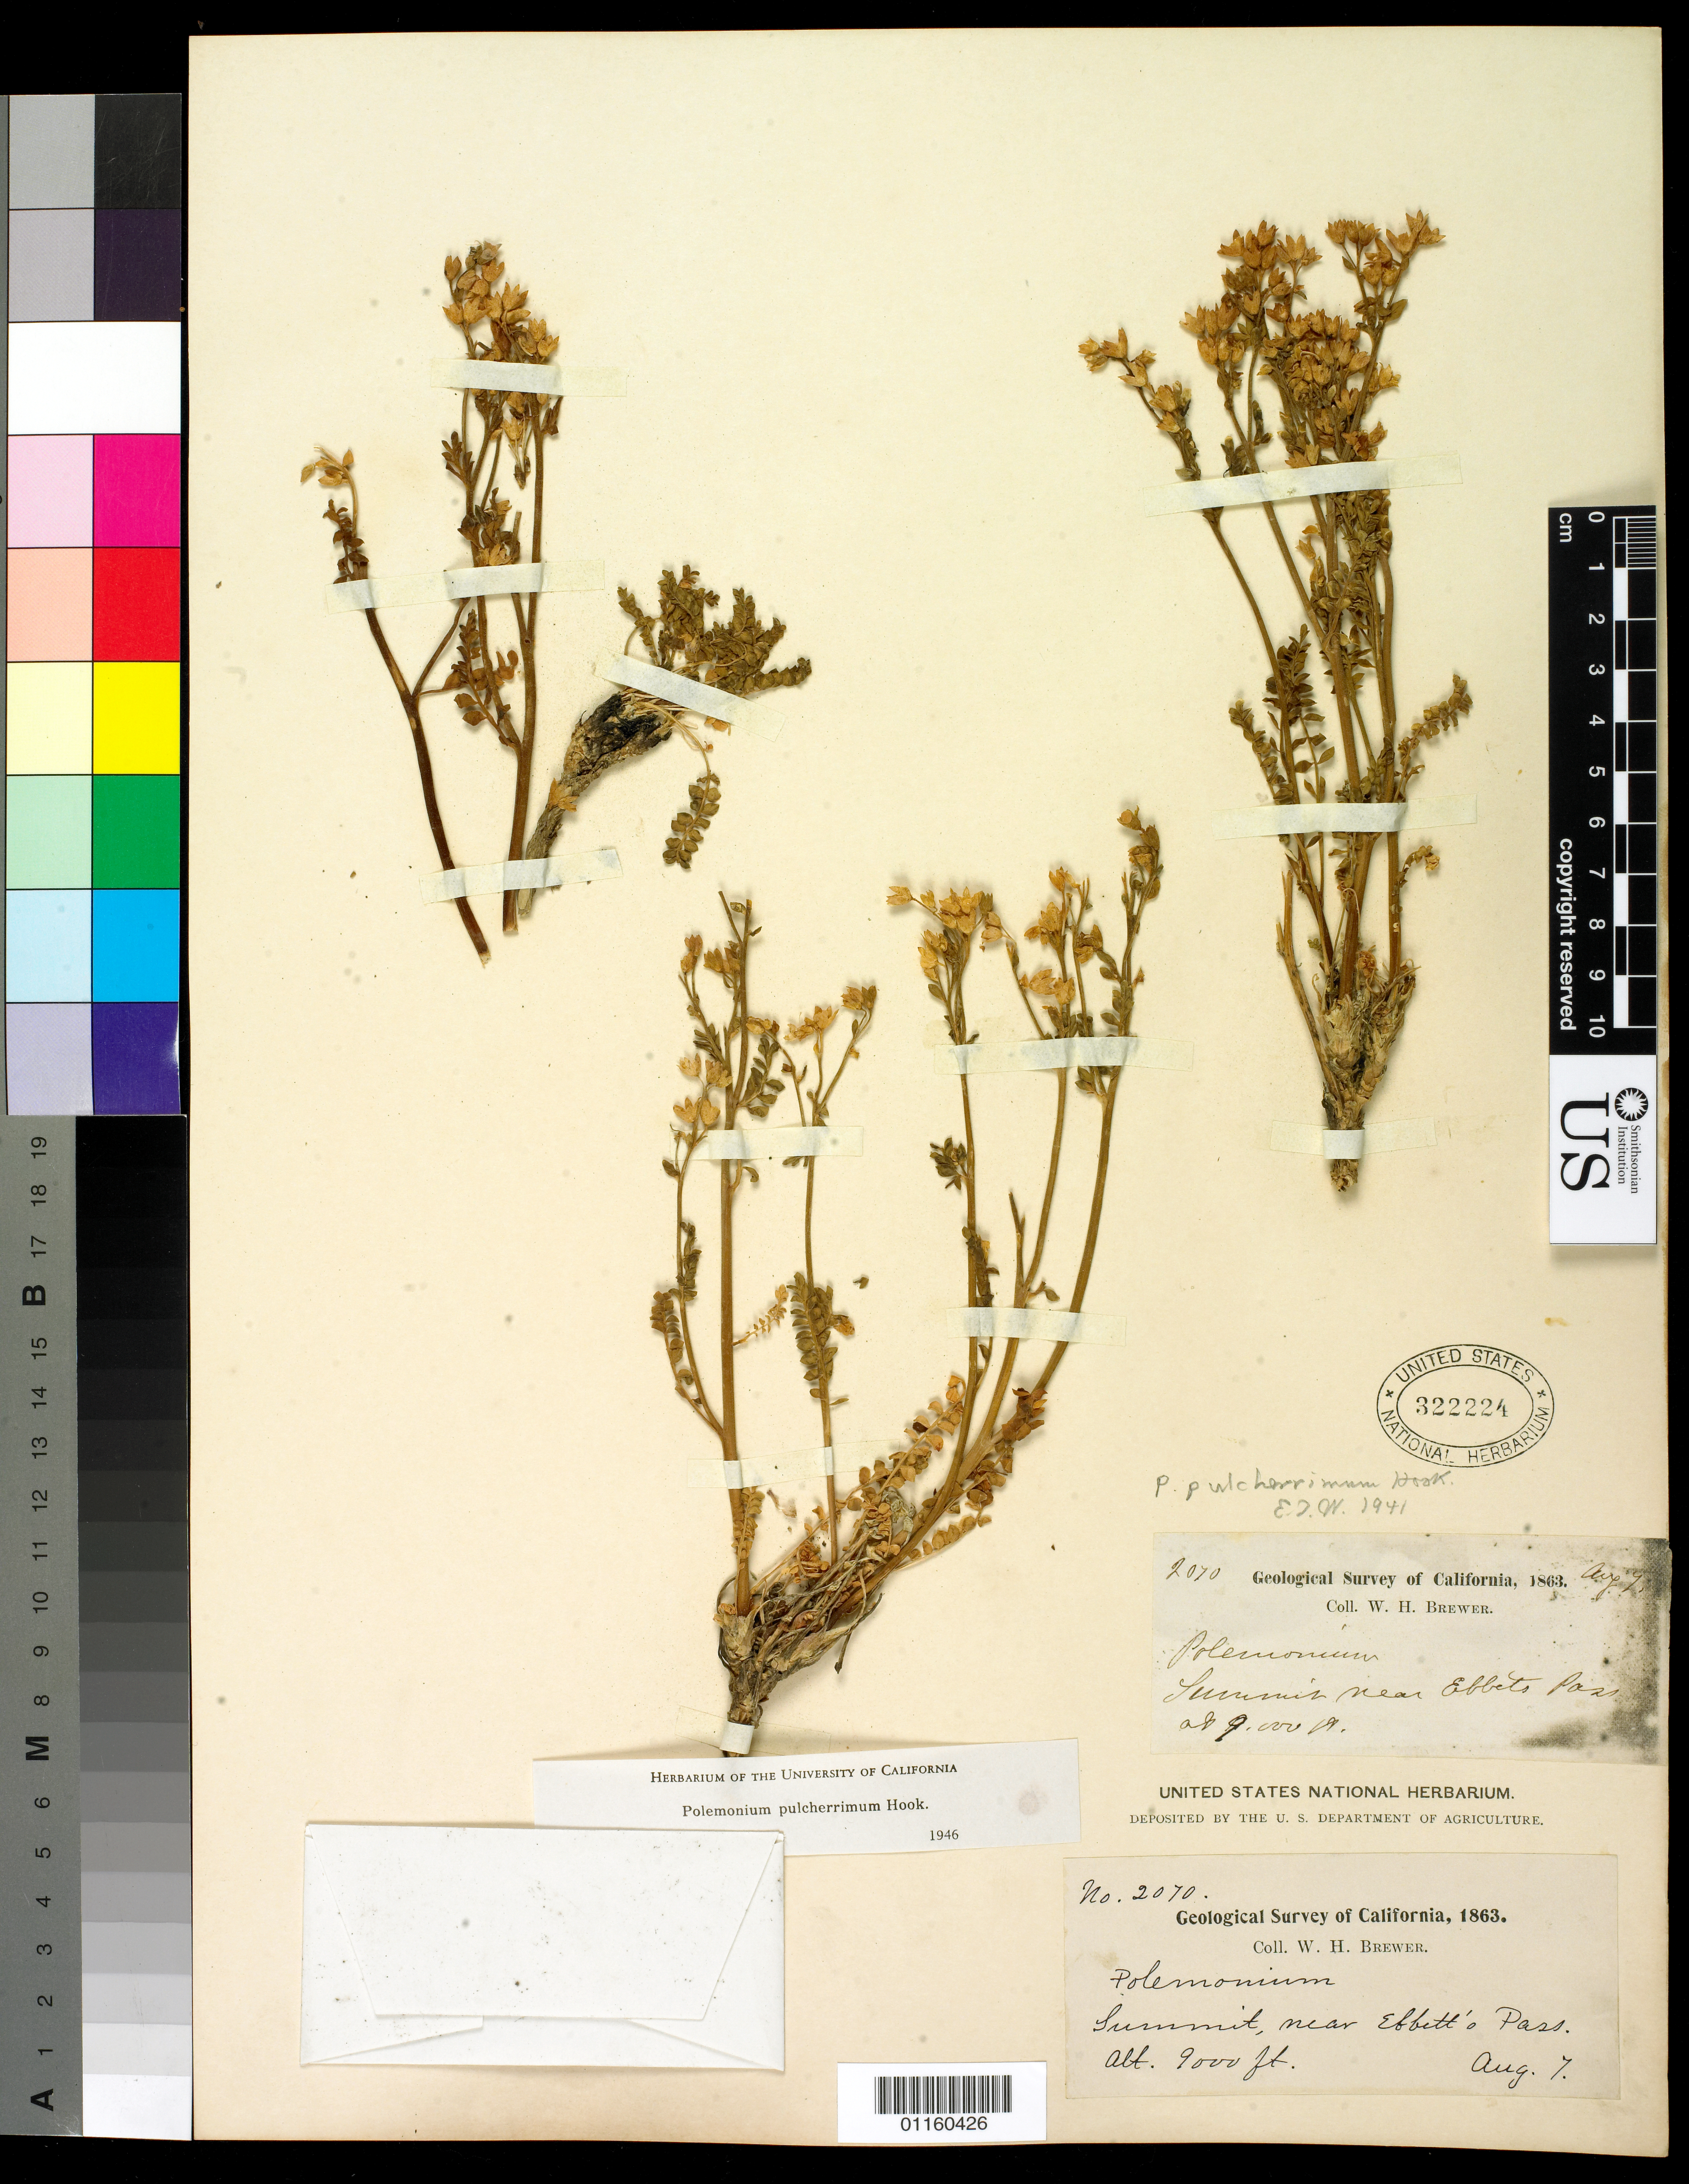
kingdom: Plantae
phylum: Tracheophyta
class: Magnoliopsida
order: Ericales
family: Polemoniaceae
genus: Polemonium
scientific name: Polemonium pulcherrimum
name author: Hook.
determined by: Davidson, J. F.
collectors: W. H. Brewer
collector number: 2070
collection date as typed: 7 Aug 1863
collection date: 1863-08-07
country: United States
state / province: California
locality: Summit near Ebbett's Pass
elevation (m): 2743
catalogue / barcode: US 322224